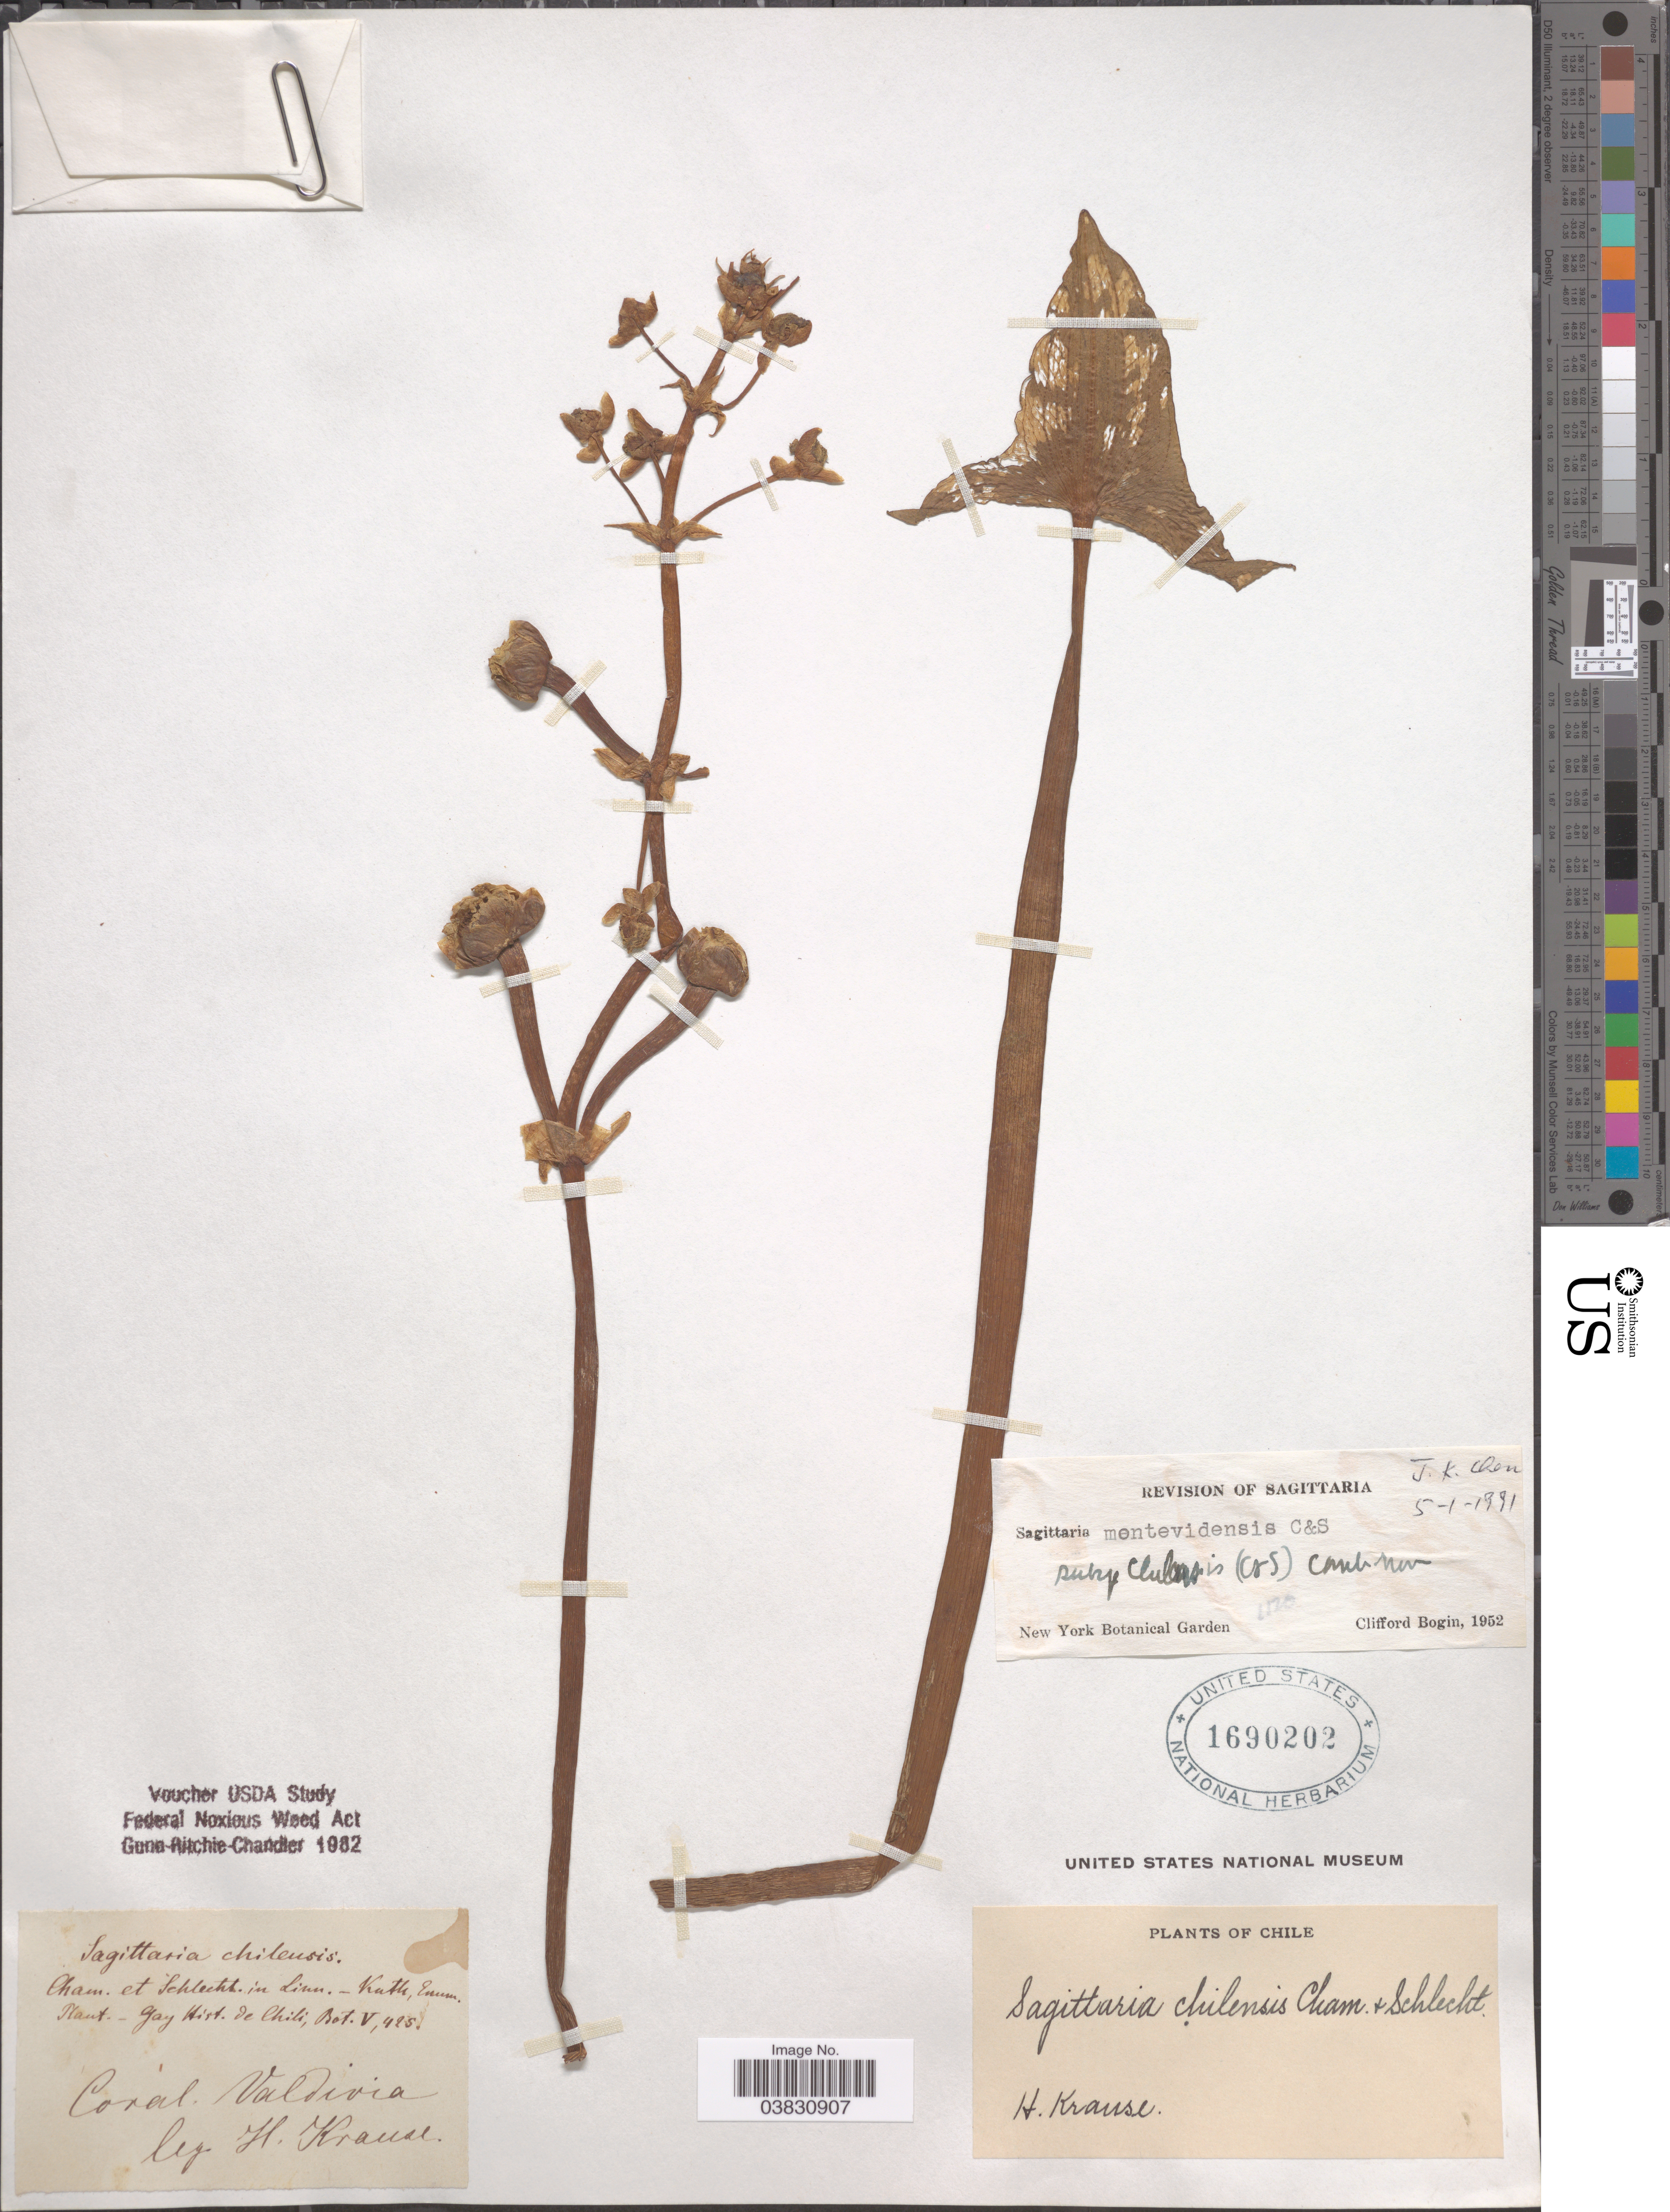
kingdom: Plantae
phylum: Tracheophyta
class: Liliopsida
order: Alismatales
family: Alismataceae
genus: Sagittaria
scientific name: Sagittaria montevidensis subsp. chilensis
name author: (Cham. & Schltdl.) Bogin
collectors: H. Krause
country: Chile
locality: Coral Valdivia.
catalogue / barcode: US 1690202